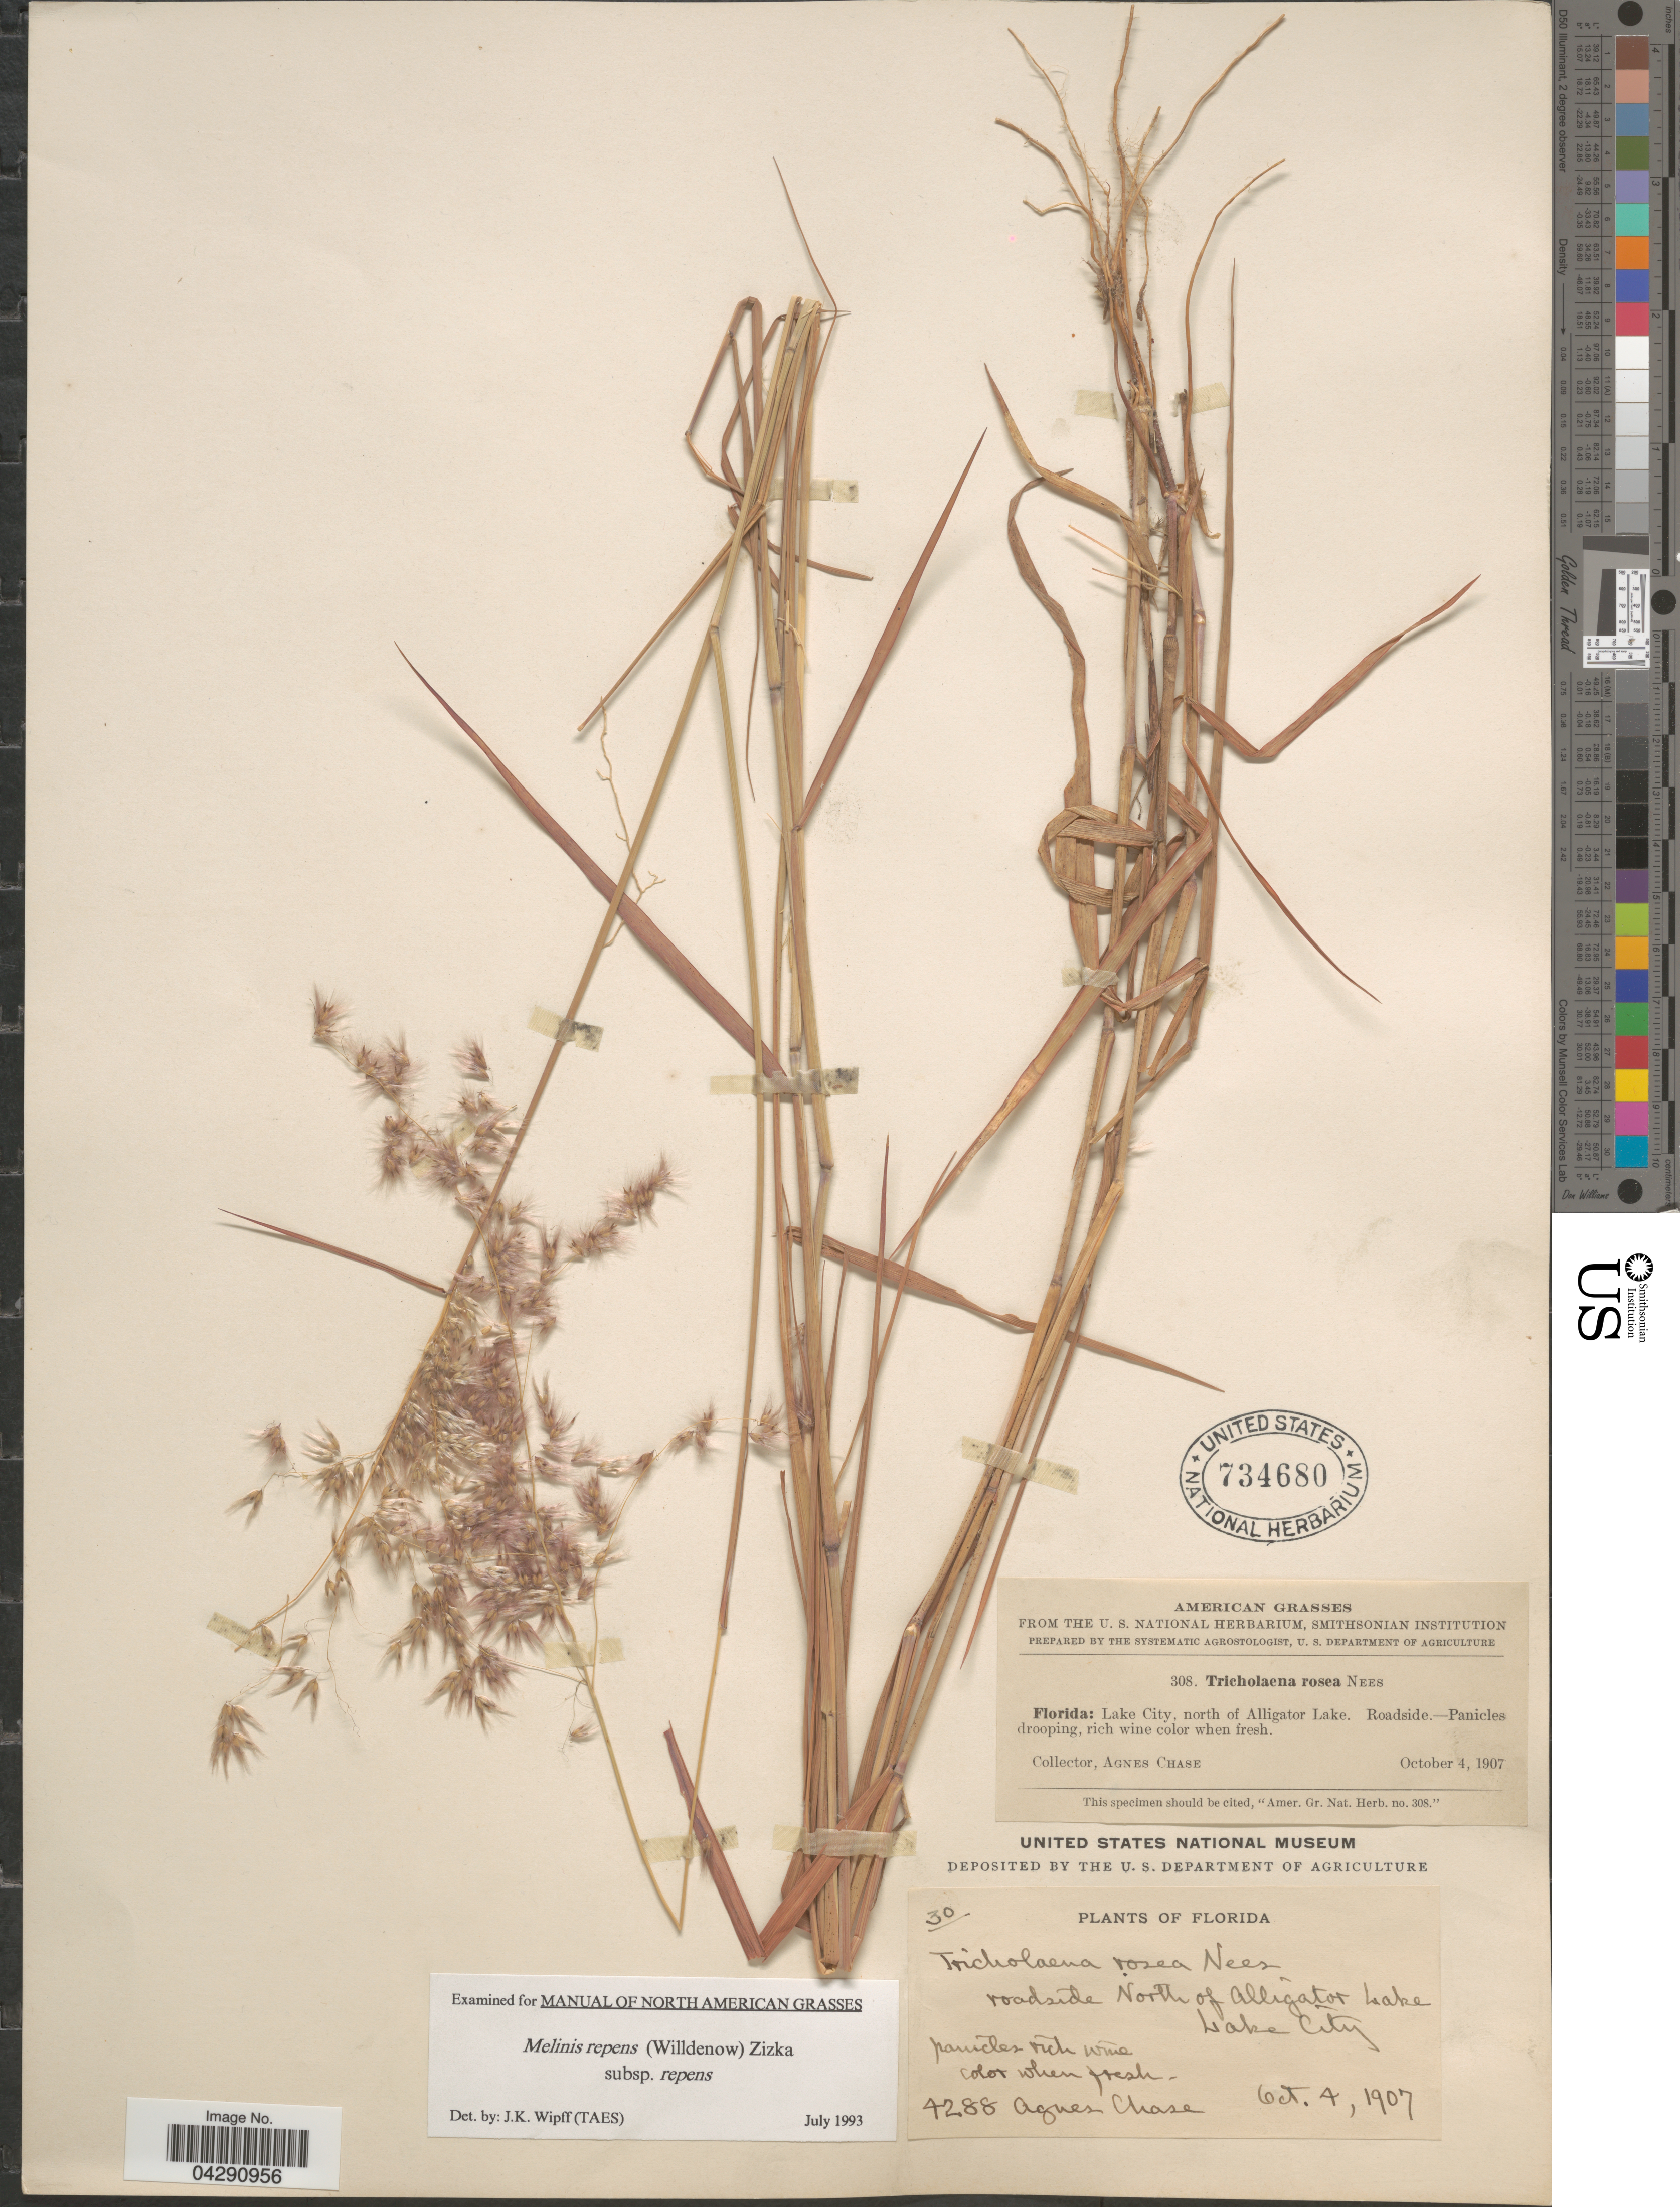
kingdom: Plantae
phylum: Tracheophyta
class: Liliopsida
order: Poales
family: Poaceae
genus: Melinis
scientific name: Melinis repens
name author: (Willd.) Zizka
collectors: A. Chase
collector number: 308/4288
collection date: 1907-10-04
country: United States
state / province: Florida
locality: Lake City, north of Alligator Lake. Roadside.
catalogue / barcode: US 734680